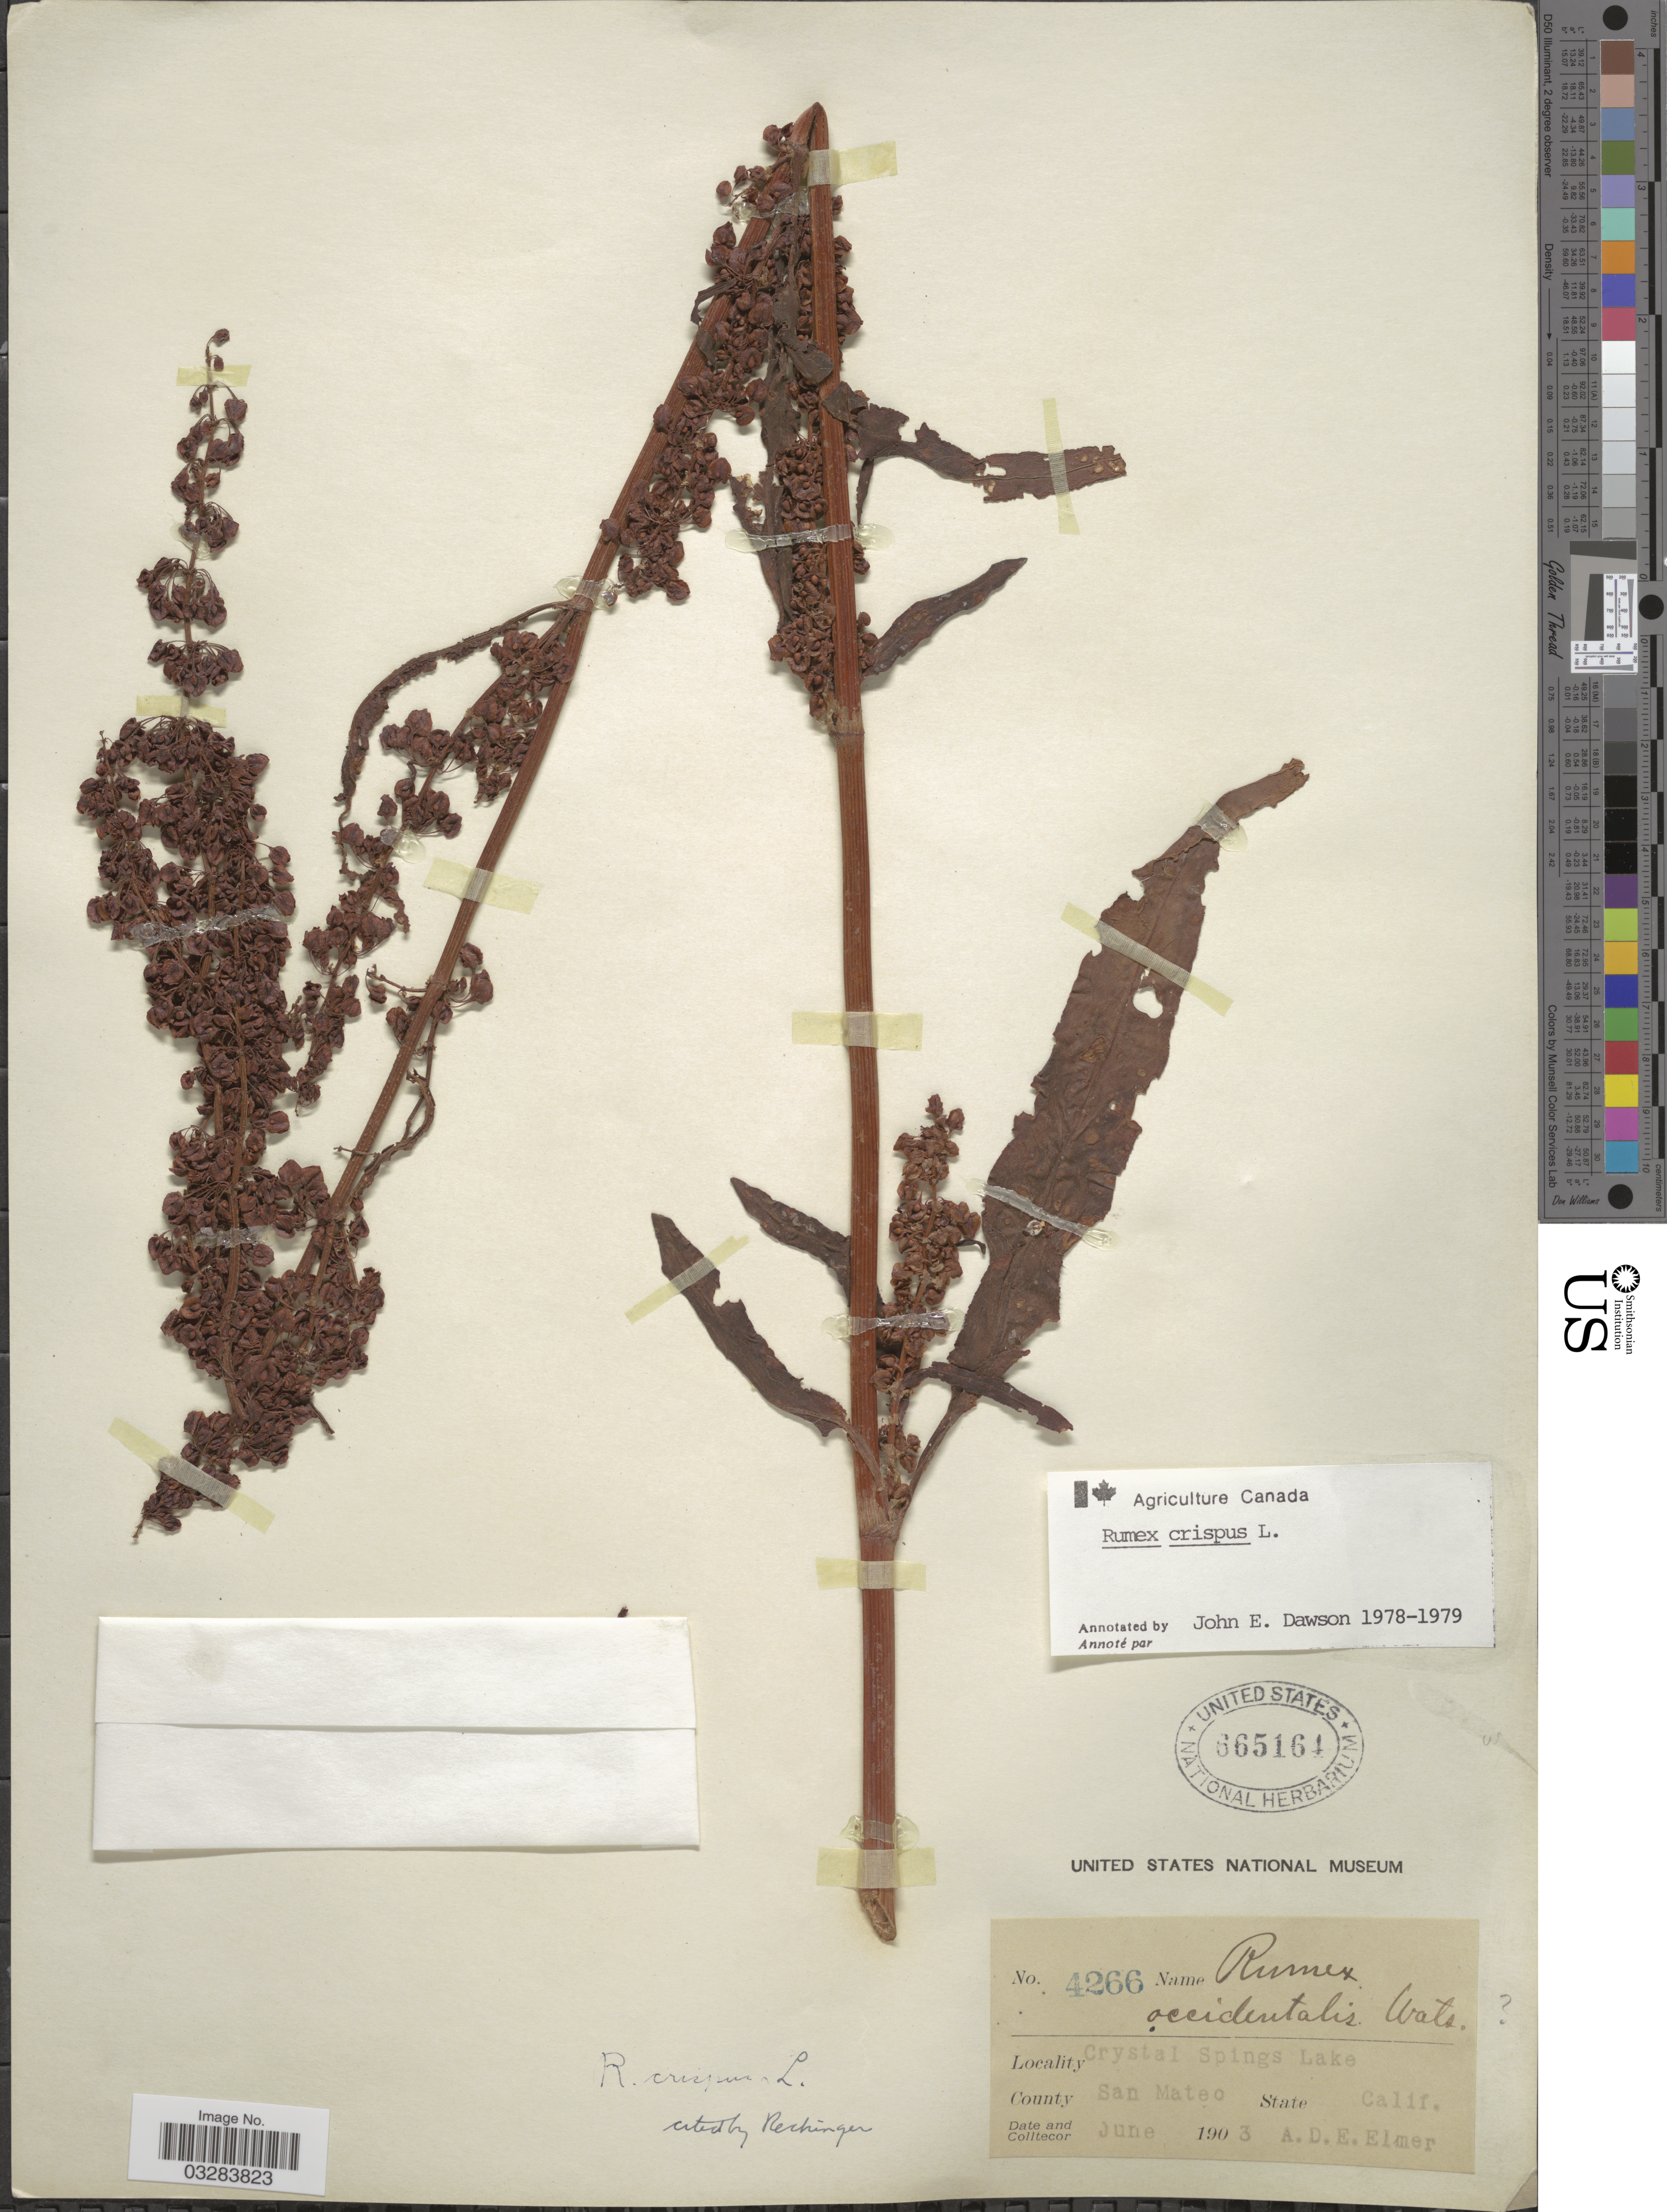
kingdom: Plantae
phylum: Tracheophyta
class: Magnoliopsida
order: Caryophyllales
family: Polygonaceae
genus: Rumex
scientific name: Rumex crispus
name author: L.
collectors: A. D. E. Elmer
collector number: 4266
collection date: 1903-06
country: United States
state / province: California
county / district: San Mateo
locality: Crystal Springs Lake, County San Mateo.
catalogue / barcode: US 665164